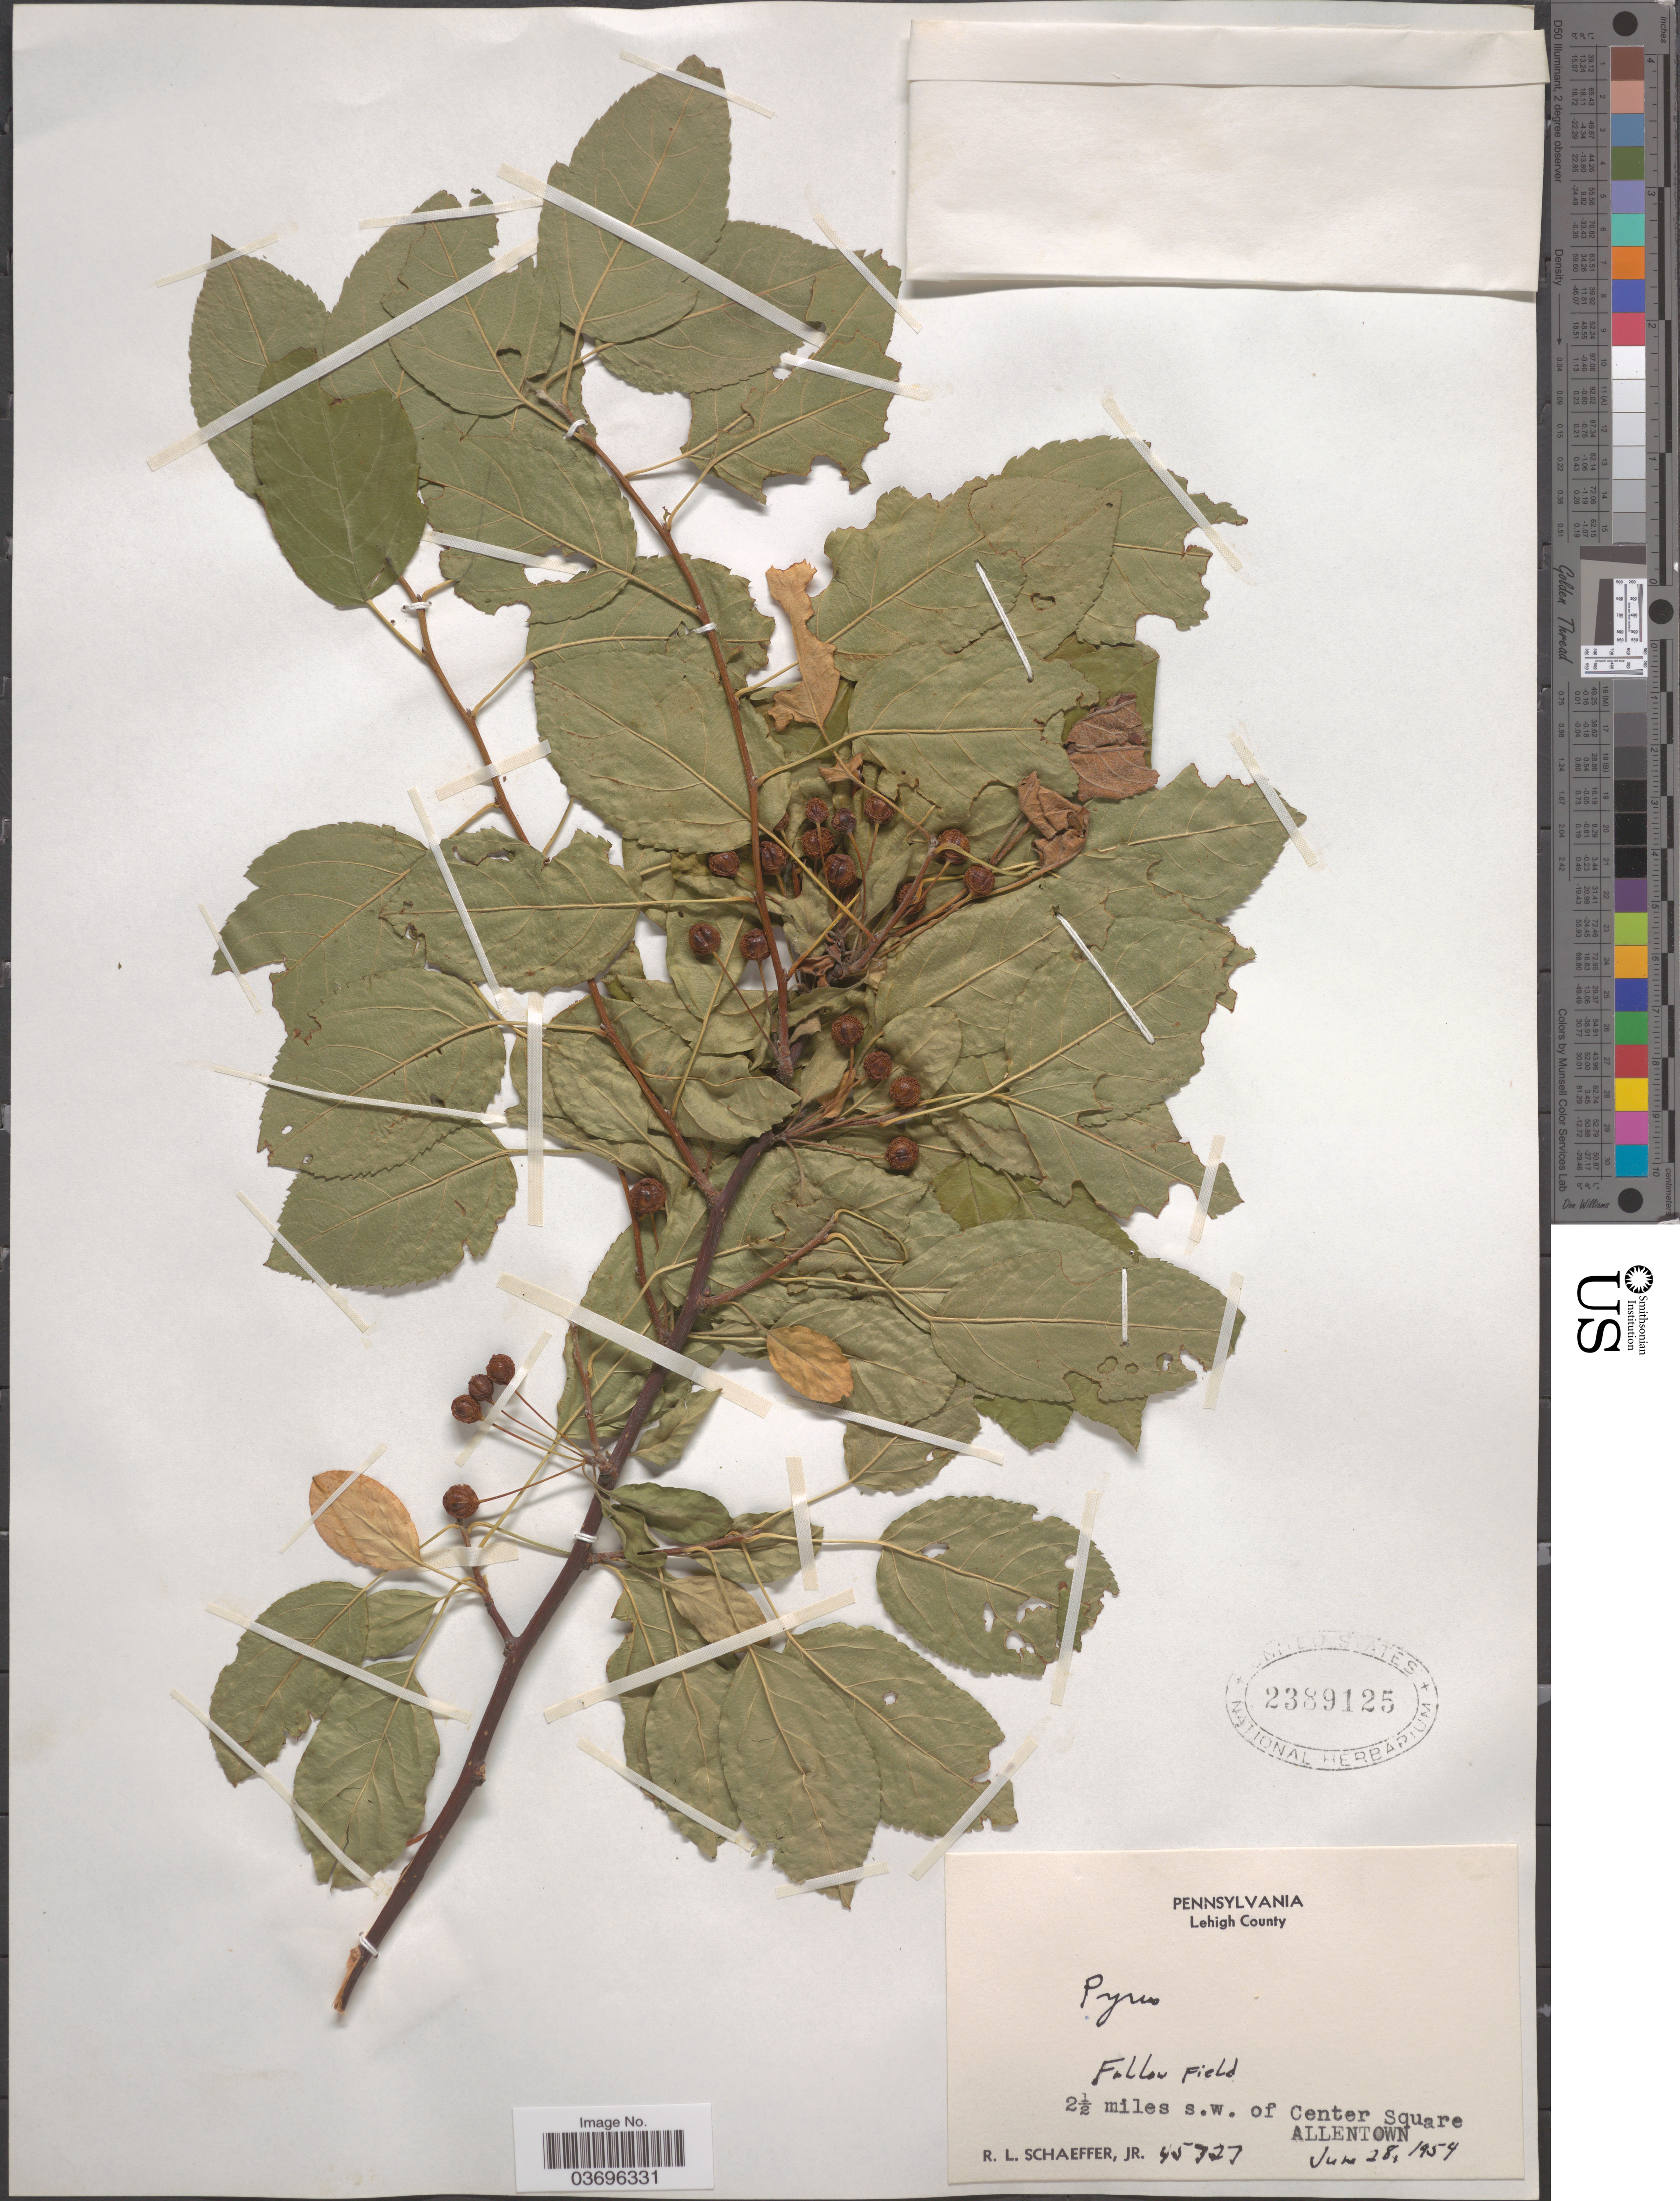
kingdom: Plantae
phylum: Tracheophyta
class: Magnoliopsida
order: Rosales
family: Rosaceae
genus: Pyrus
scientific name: Pyrus sp.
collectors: R. L. Schaeffer Jr.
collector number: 45727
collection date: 1954-06-28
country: United States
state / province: Pennsylvania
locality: Lehigh County. 2½ miles s.w. of Center Square Allentown.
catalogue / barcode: US 2389125